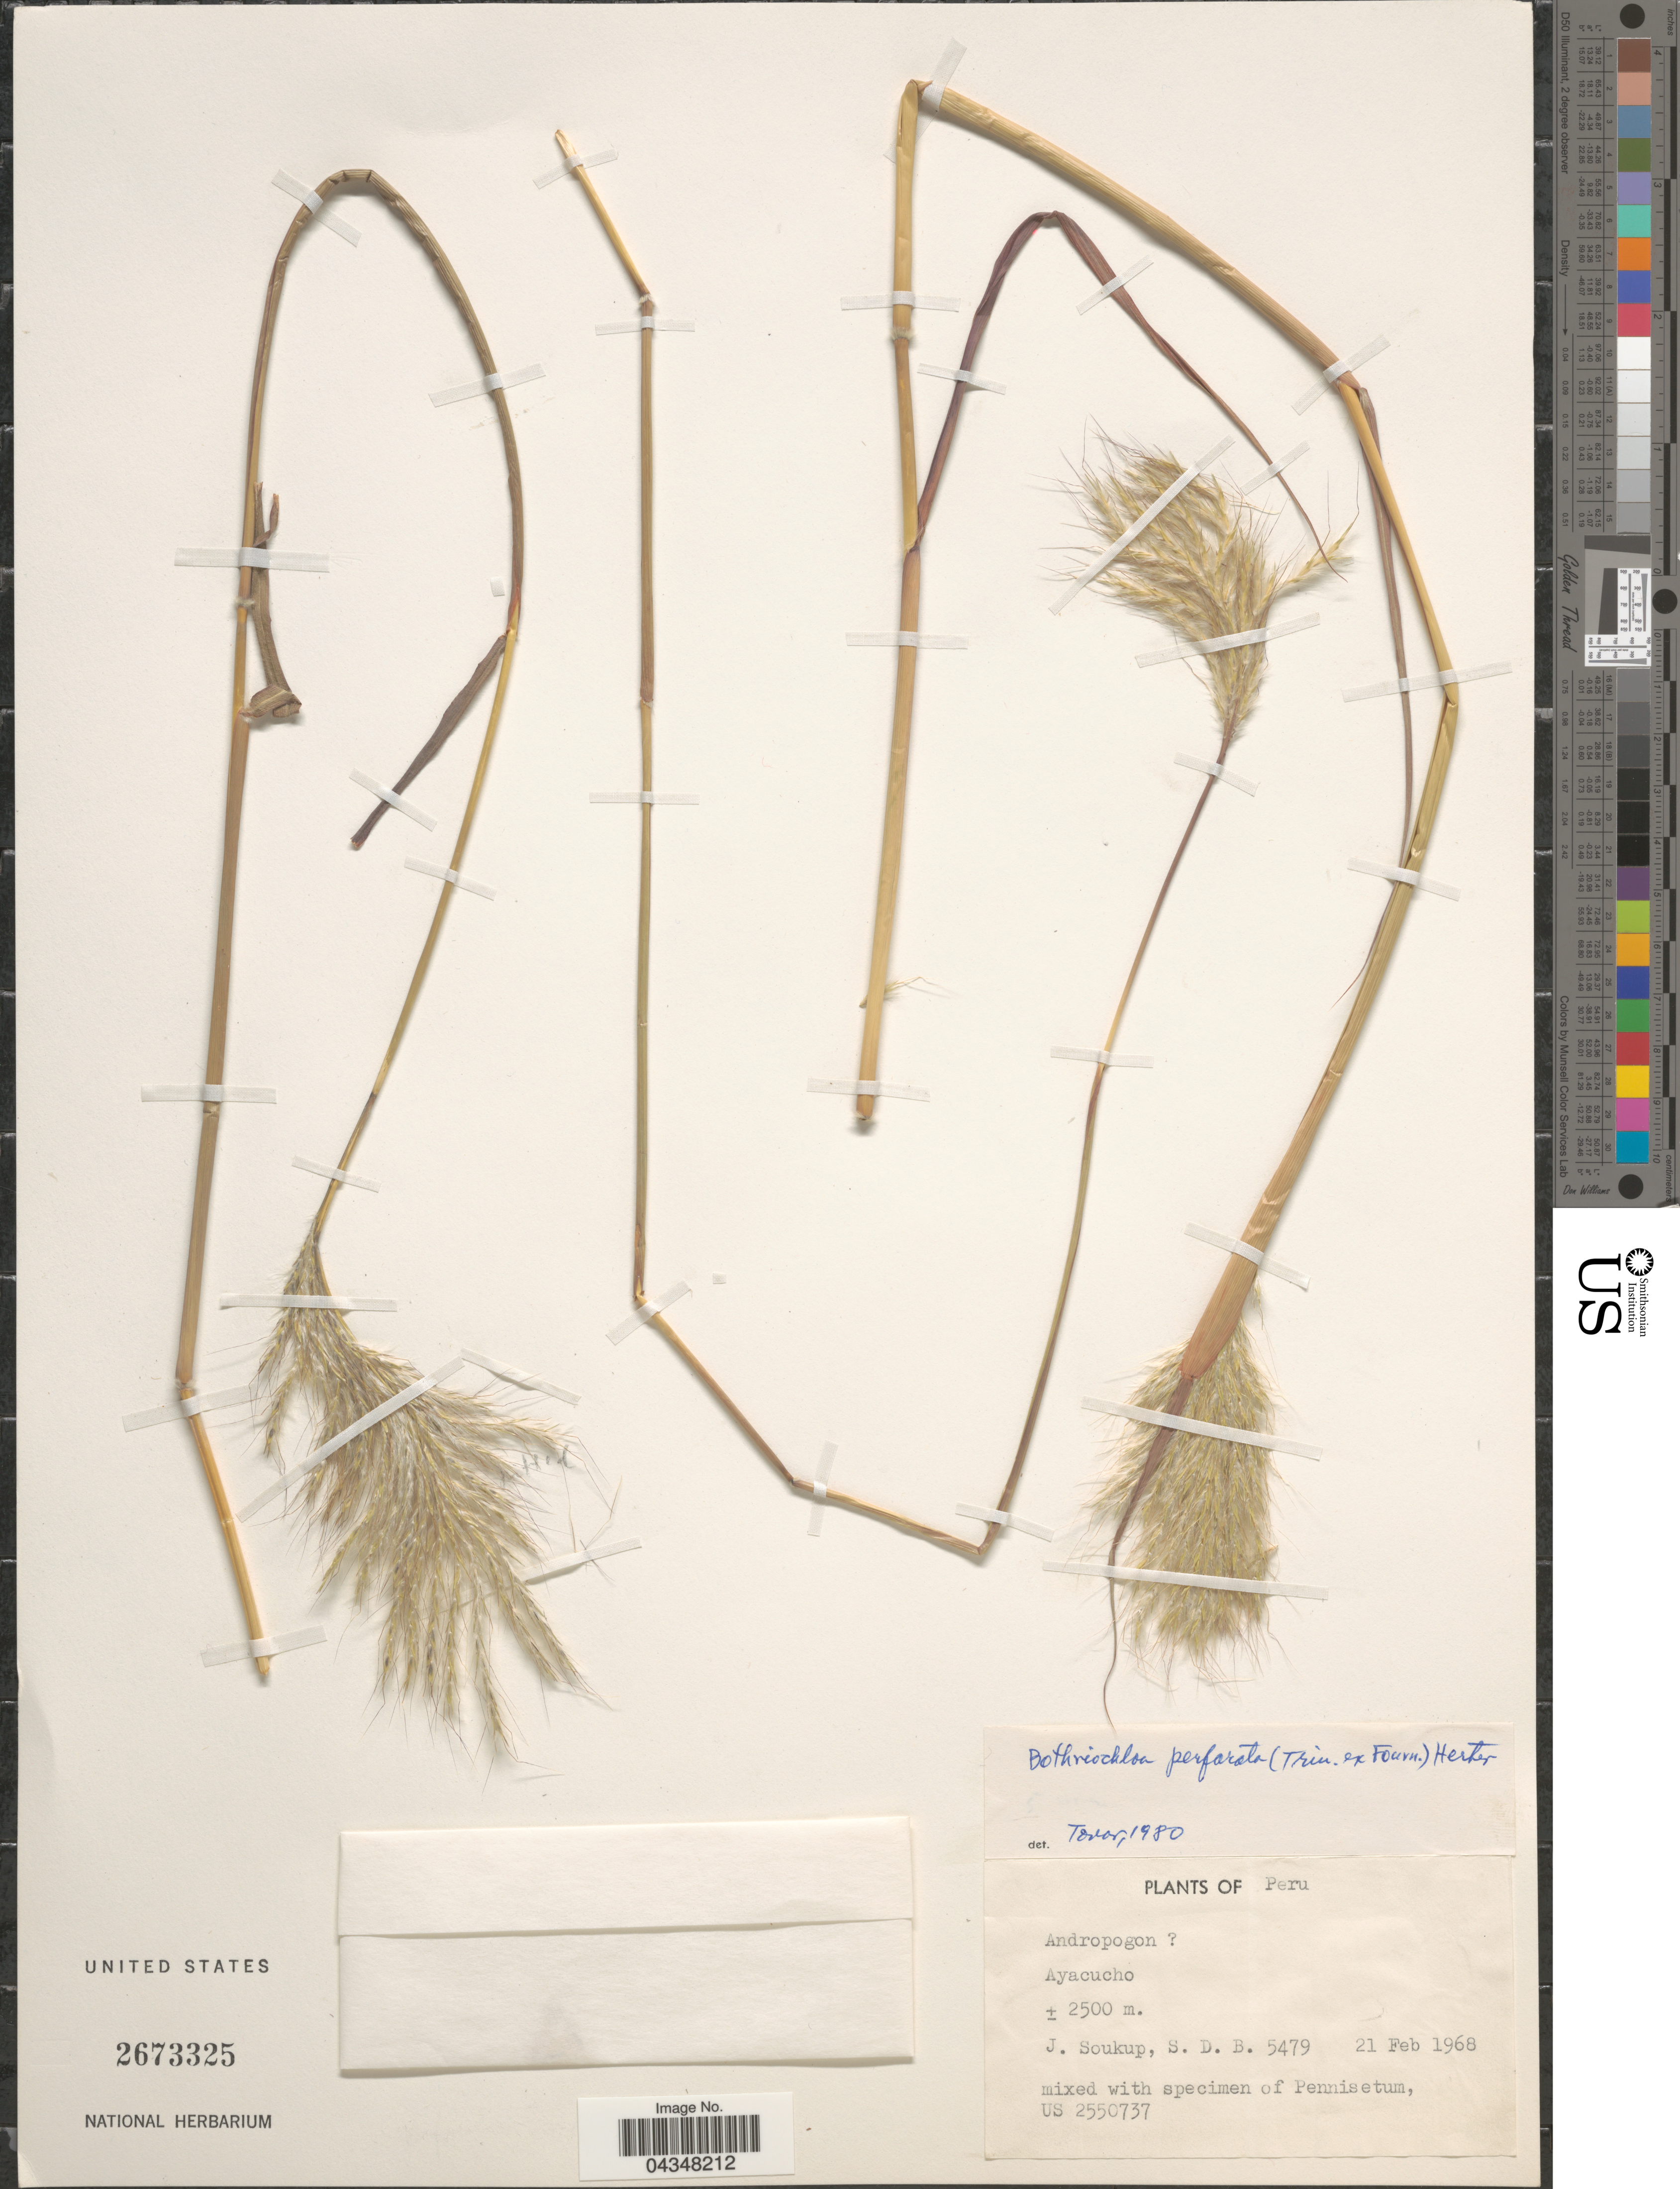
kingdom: Plantae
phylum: Tracheophyta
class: Liliopsida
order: Poales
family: Poaceae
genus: Bothriochloa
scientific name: Bothriochloa perforata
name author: (Trin. ex E. Fourn.) Herter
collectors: J. Soukup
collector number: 5479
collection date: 1968-02-21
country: Peru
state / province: Ayacucho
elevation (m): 2500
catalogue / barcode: US 2673325